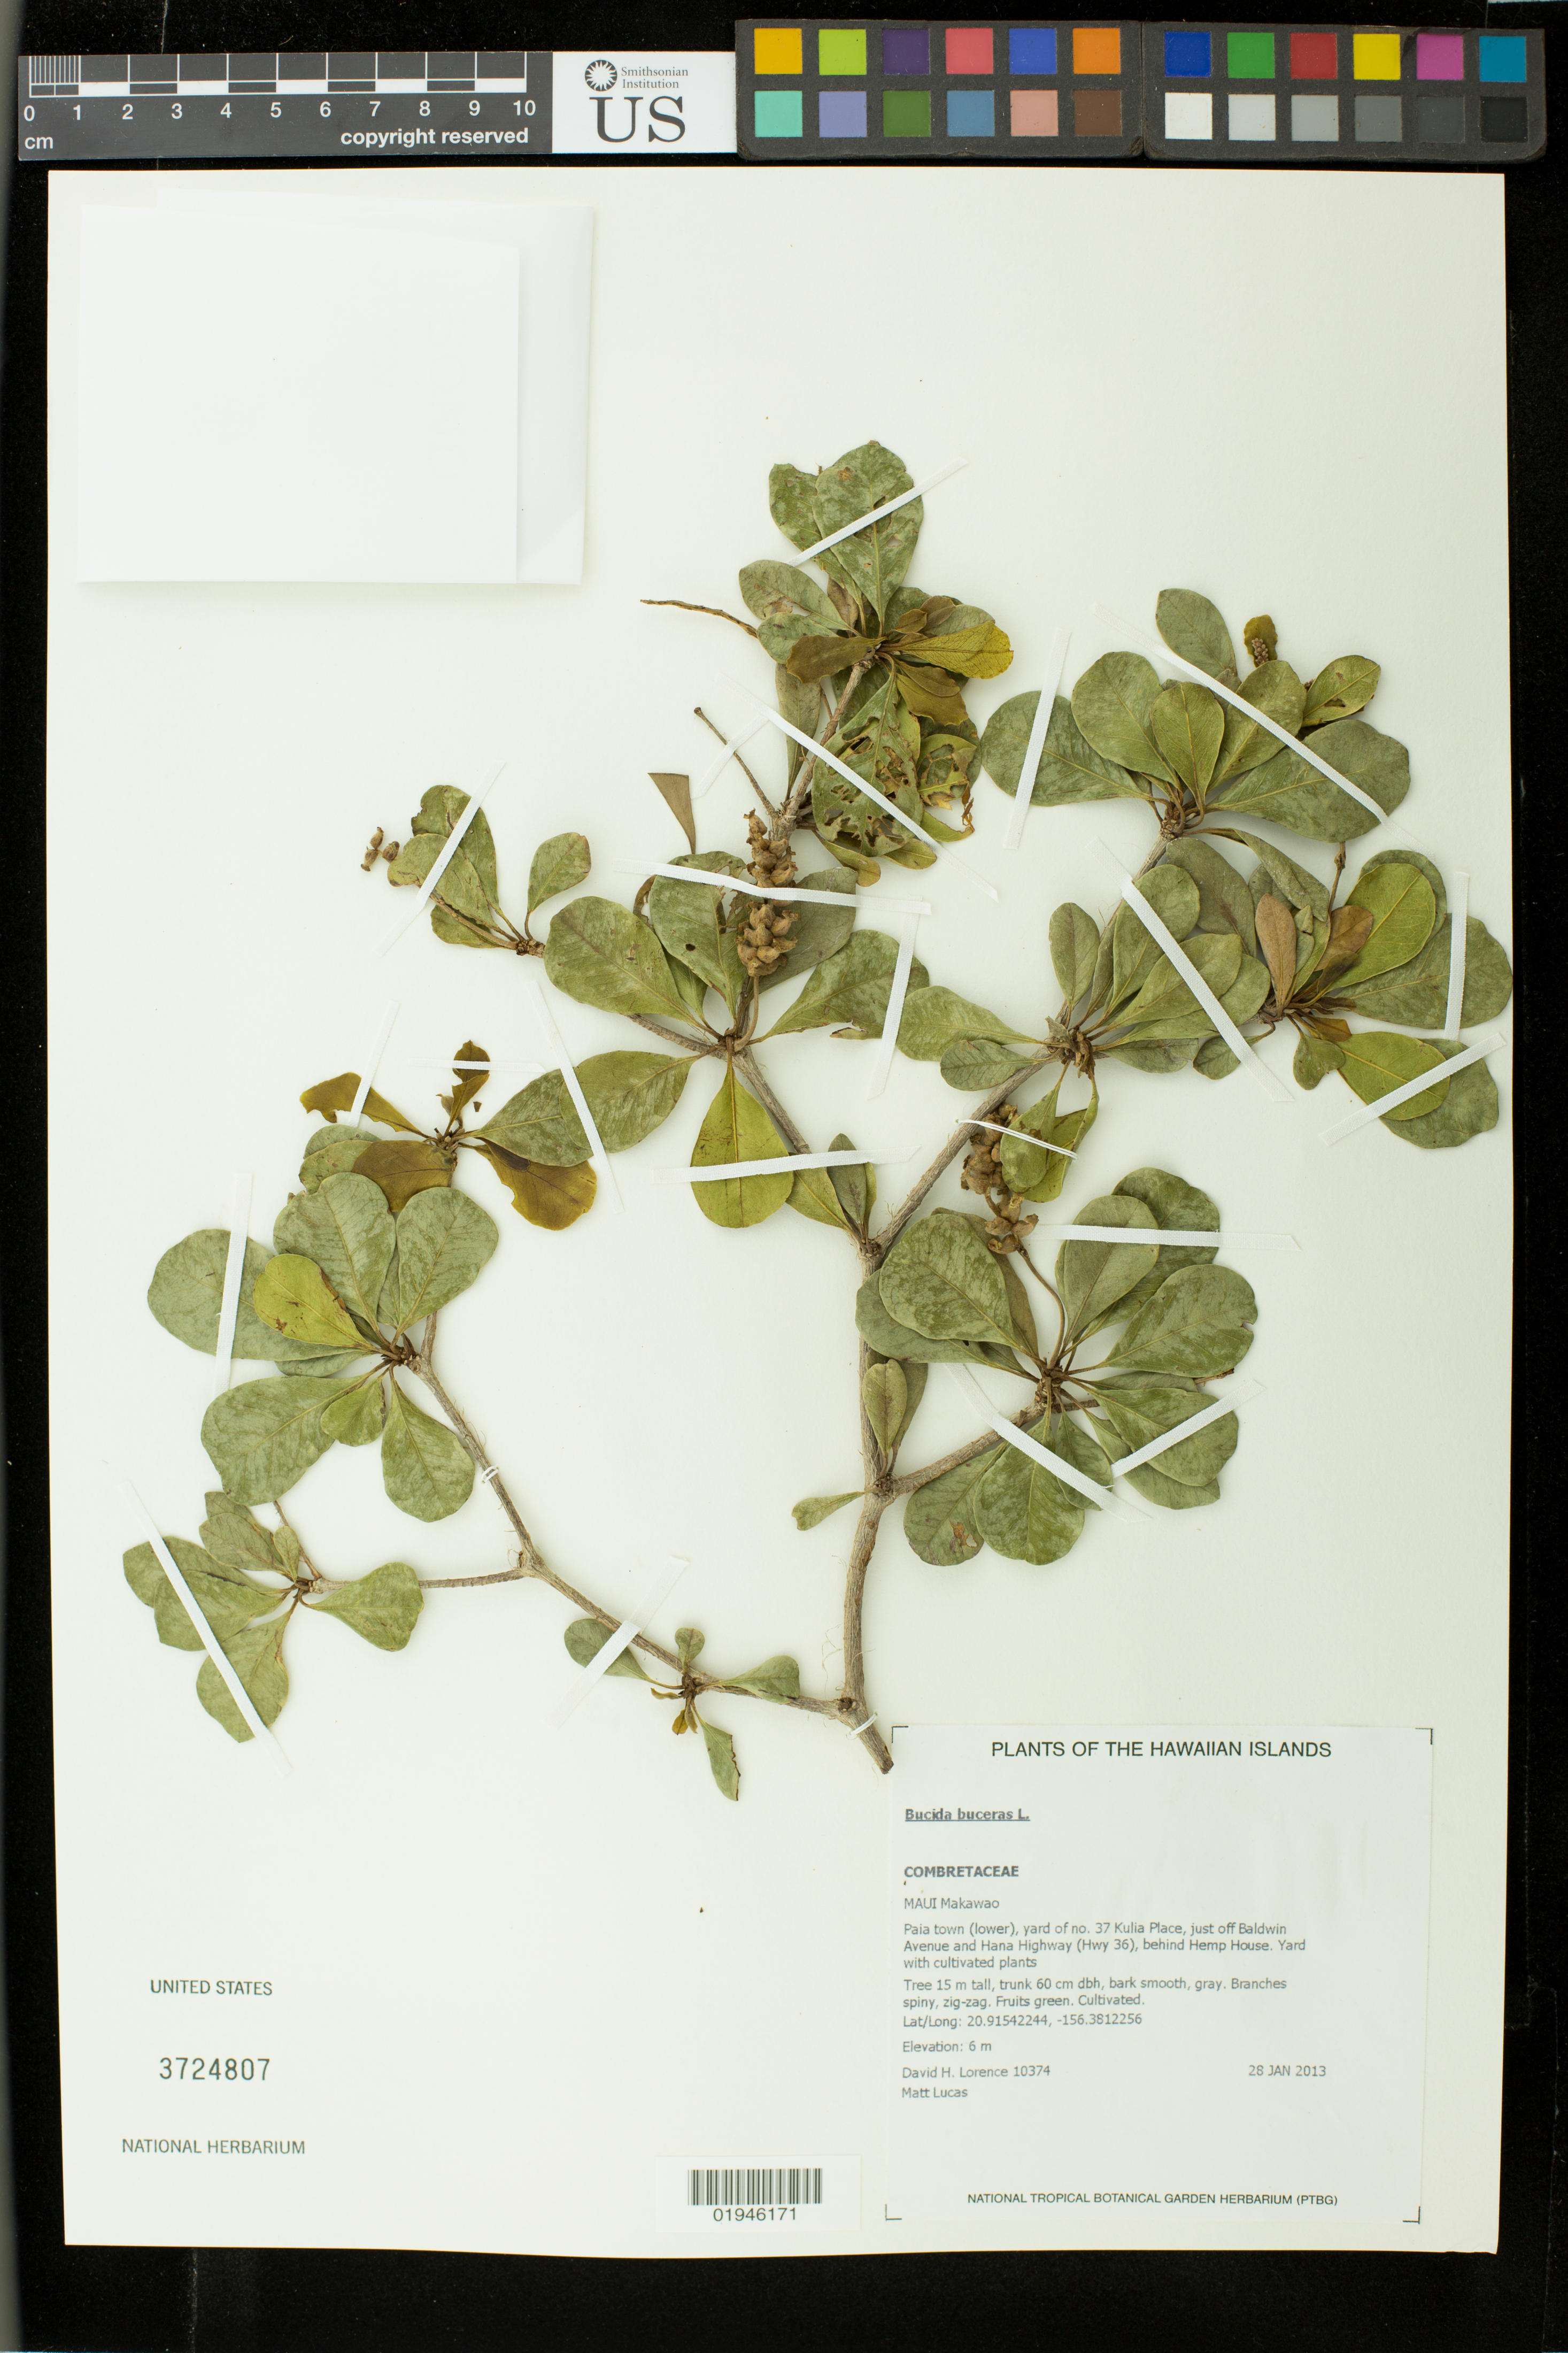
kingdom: Plantae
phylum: Tracheophyta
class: Magnoliopsida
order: Myrtales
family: Combretaceae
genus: Terminalia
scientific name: Terminalia buceras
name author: (L.) C. Wright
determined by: Wagner, W. L., (BOT), Smithsonian Institution - National Museum of Natural History (UNITED STATES)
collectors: D. Lorence & M. Lucas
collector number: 10374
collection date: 2013-01-28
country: United States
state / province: Hawaii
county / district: Maui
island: Maui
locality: Makawao, Paia town (lower), yard of no. 37 Kulia Place, just off Baldwin Avenue and Hana Highway (Hwy 36), behind Hemp House.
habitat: Yard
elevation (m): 6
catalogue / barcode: US 3724807